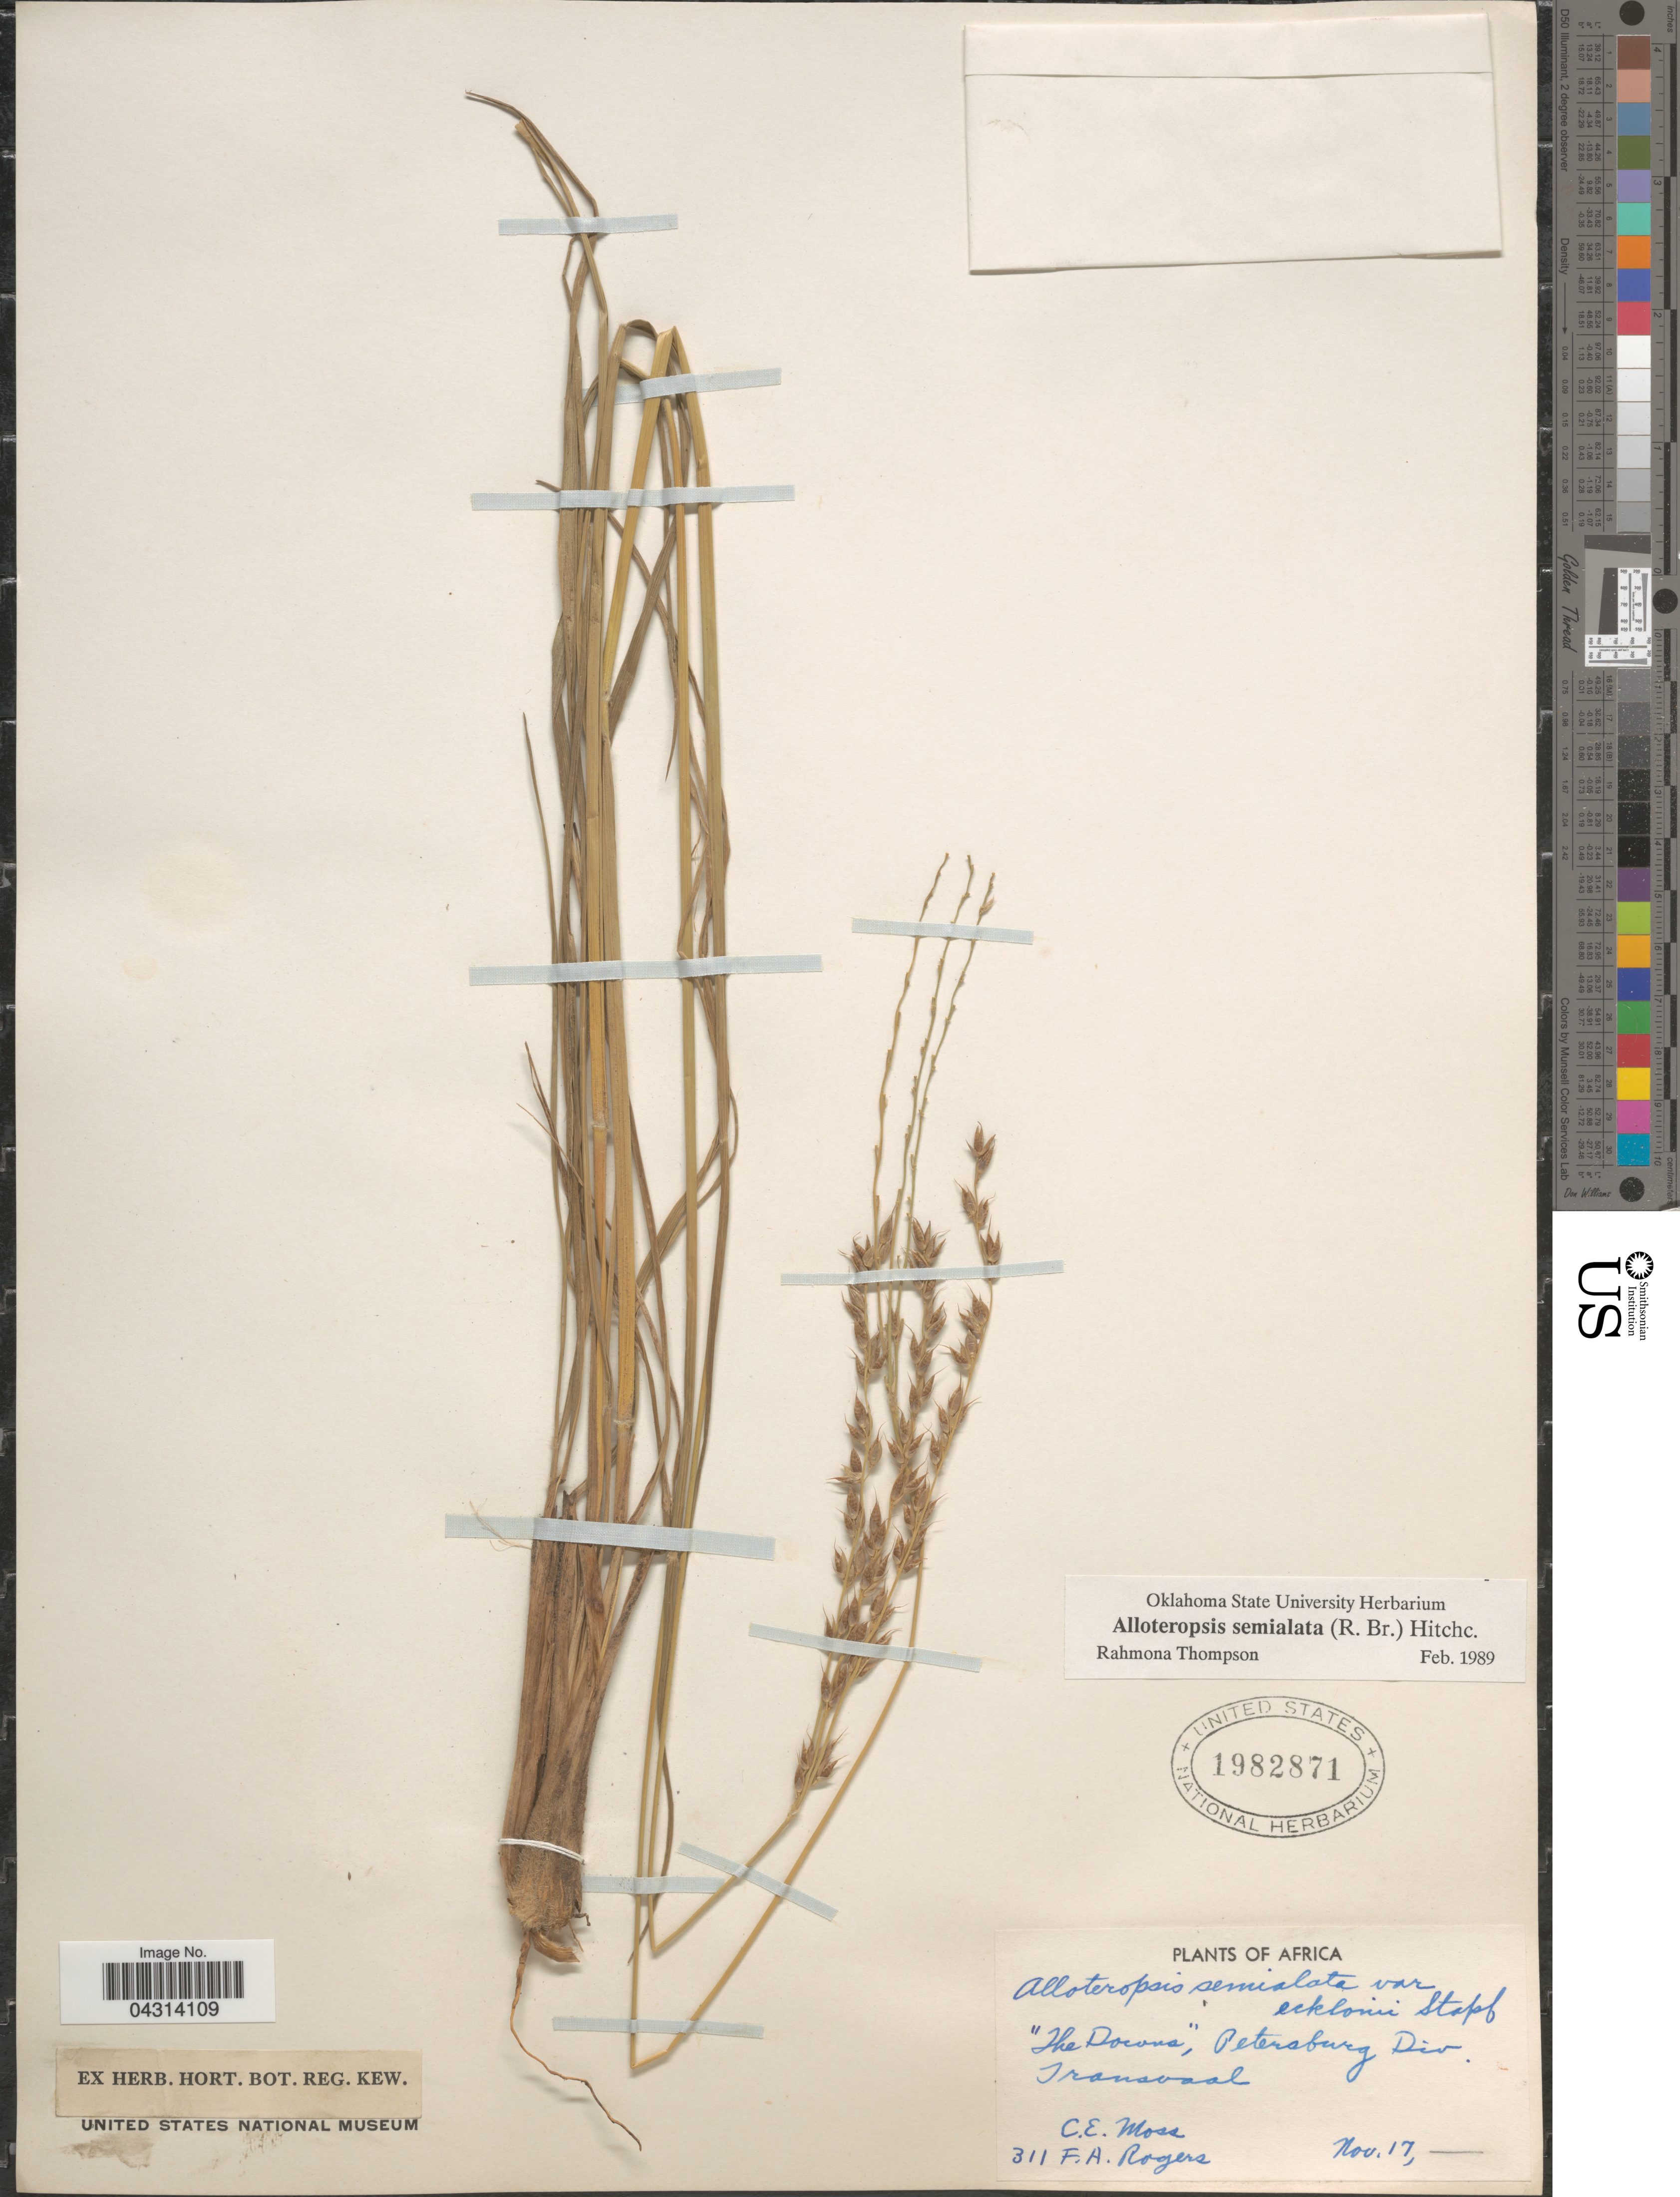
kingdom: Plantae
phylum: Tracheophyta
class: Liliopsida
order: Poales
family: Poaceae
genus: Alloteropsis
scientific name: Alloteropsis semialata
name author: (R. Br.) Hitchc.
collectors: C. E. Moss & F. A. Rogers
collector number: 311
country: South Africa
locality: Africa. "The Downs", Petersburg Div. Transvaal.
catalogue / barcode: US 1982871